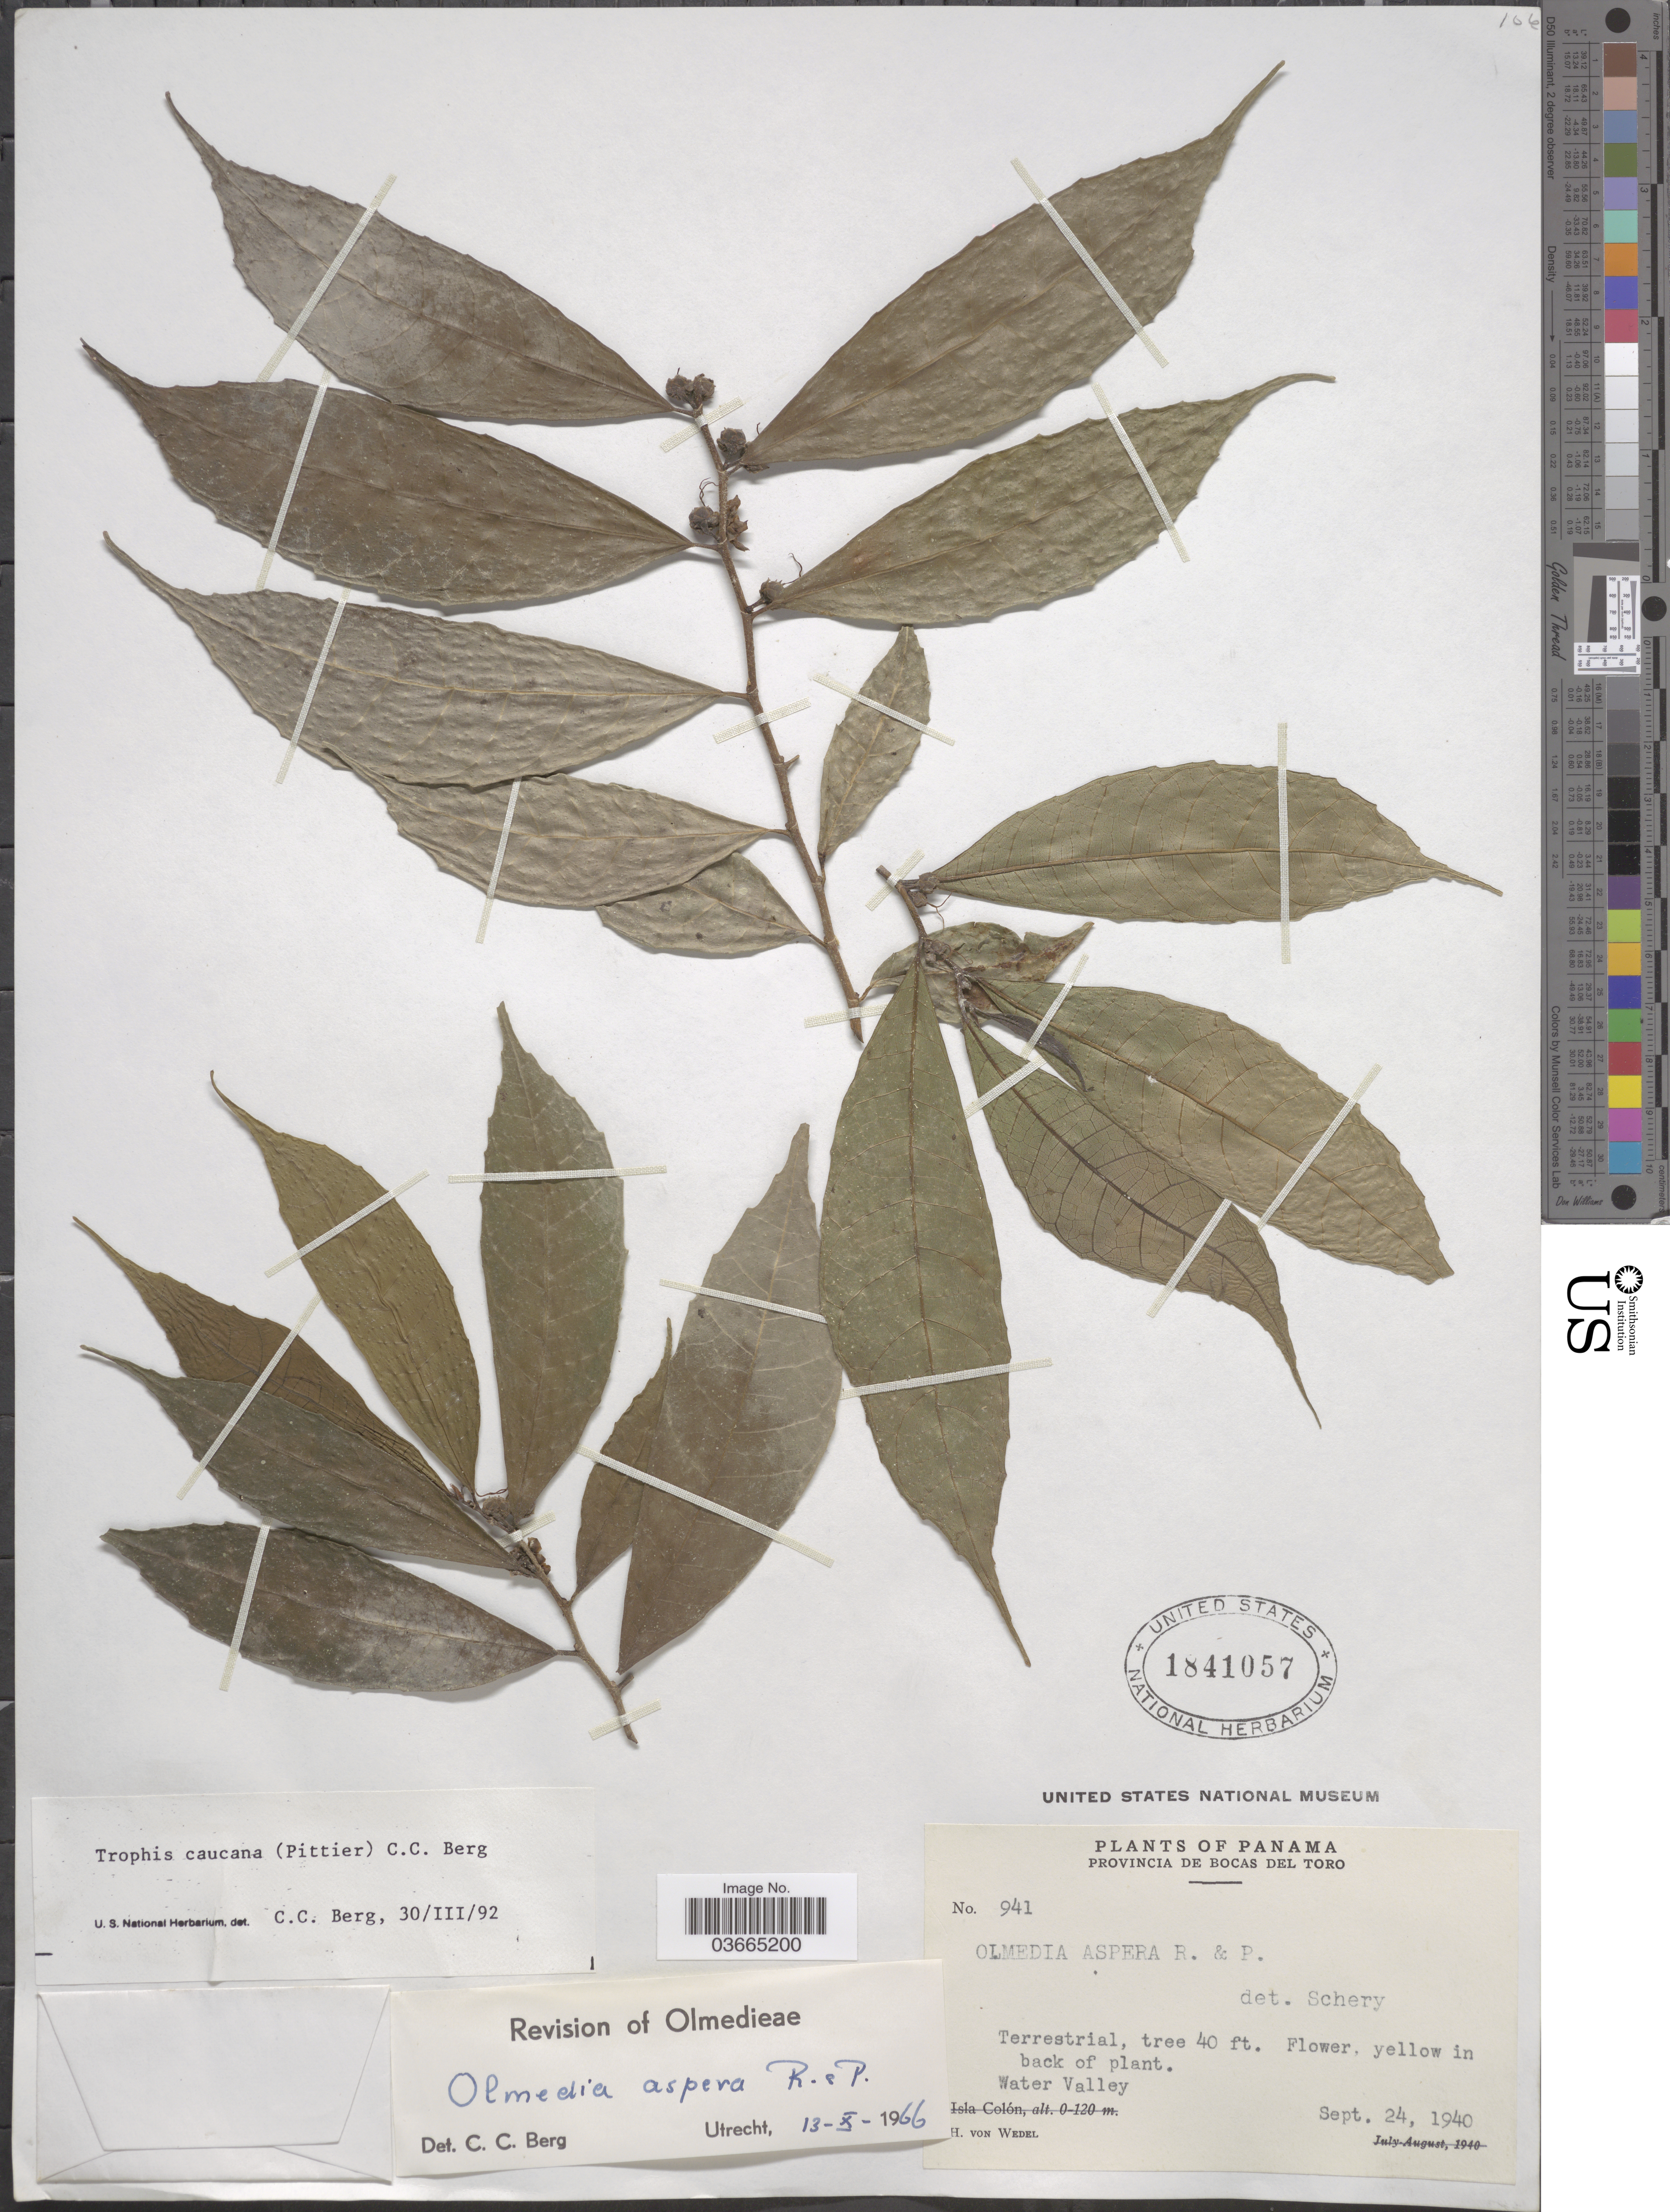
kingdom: Plantae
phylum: Tracheophyta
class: Magnoliopsida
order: Rosales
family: Moraceae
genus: Olmedia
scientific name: Olmedia aspera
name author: Ruiz & Pav.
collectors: H. von Wedel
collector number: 941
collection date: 1940-09-24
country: Panama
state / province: Bocas del Toro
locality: Water Valley.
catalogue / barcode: US 1841057